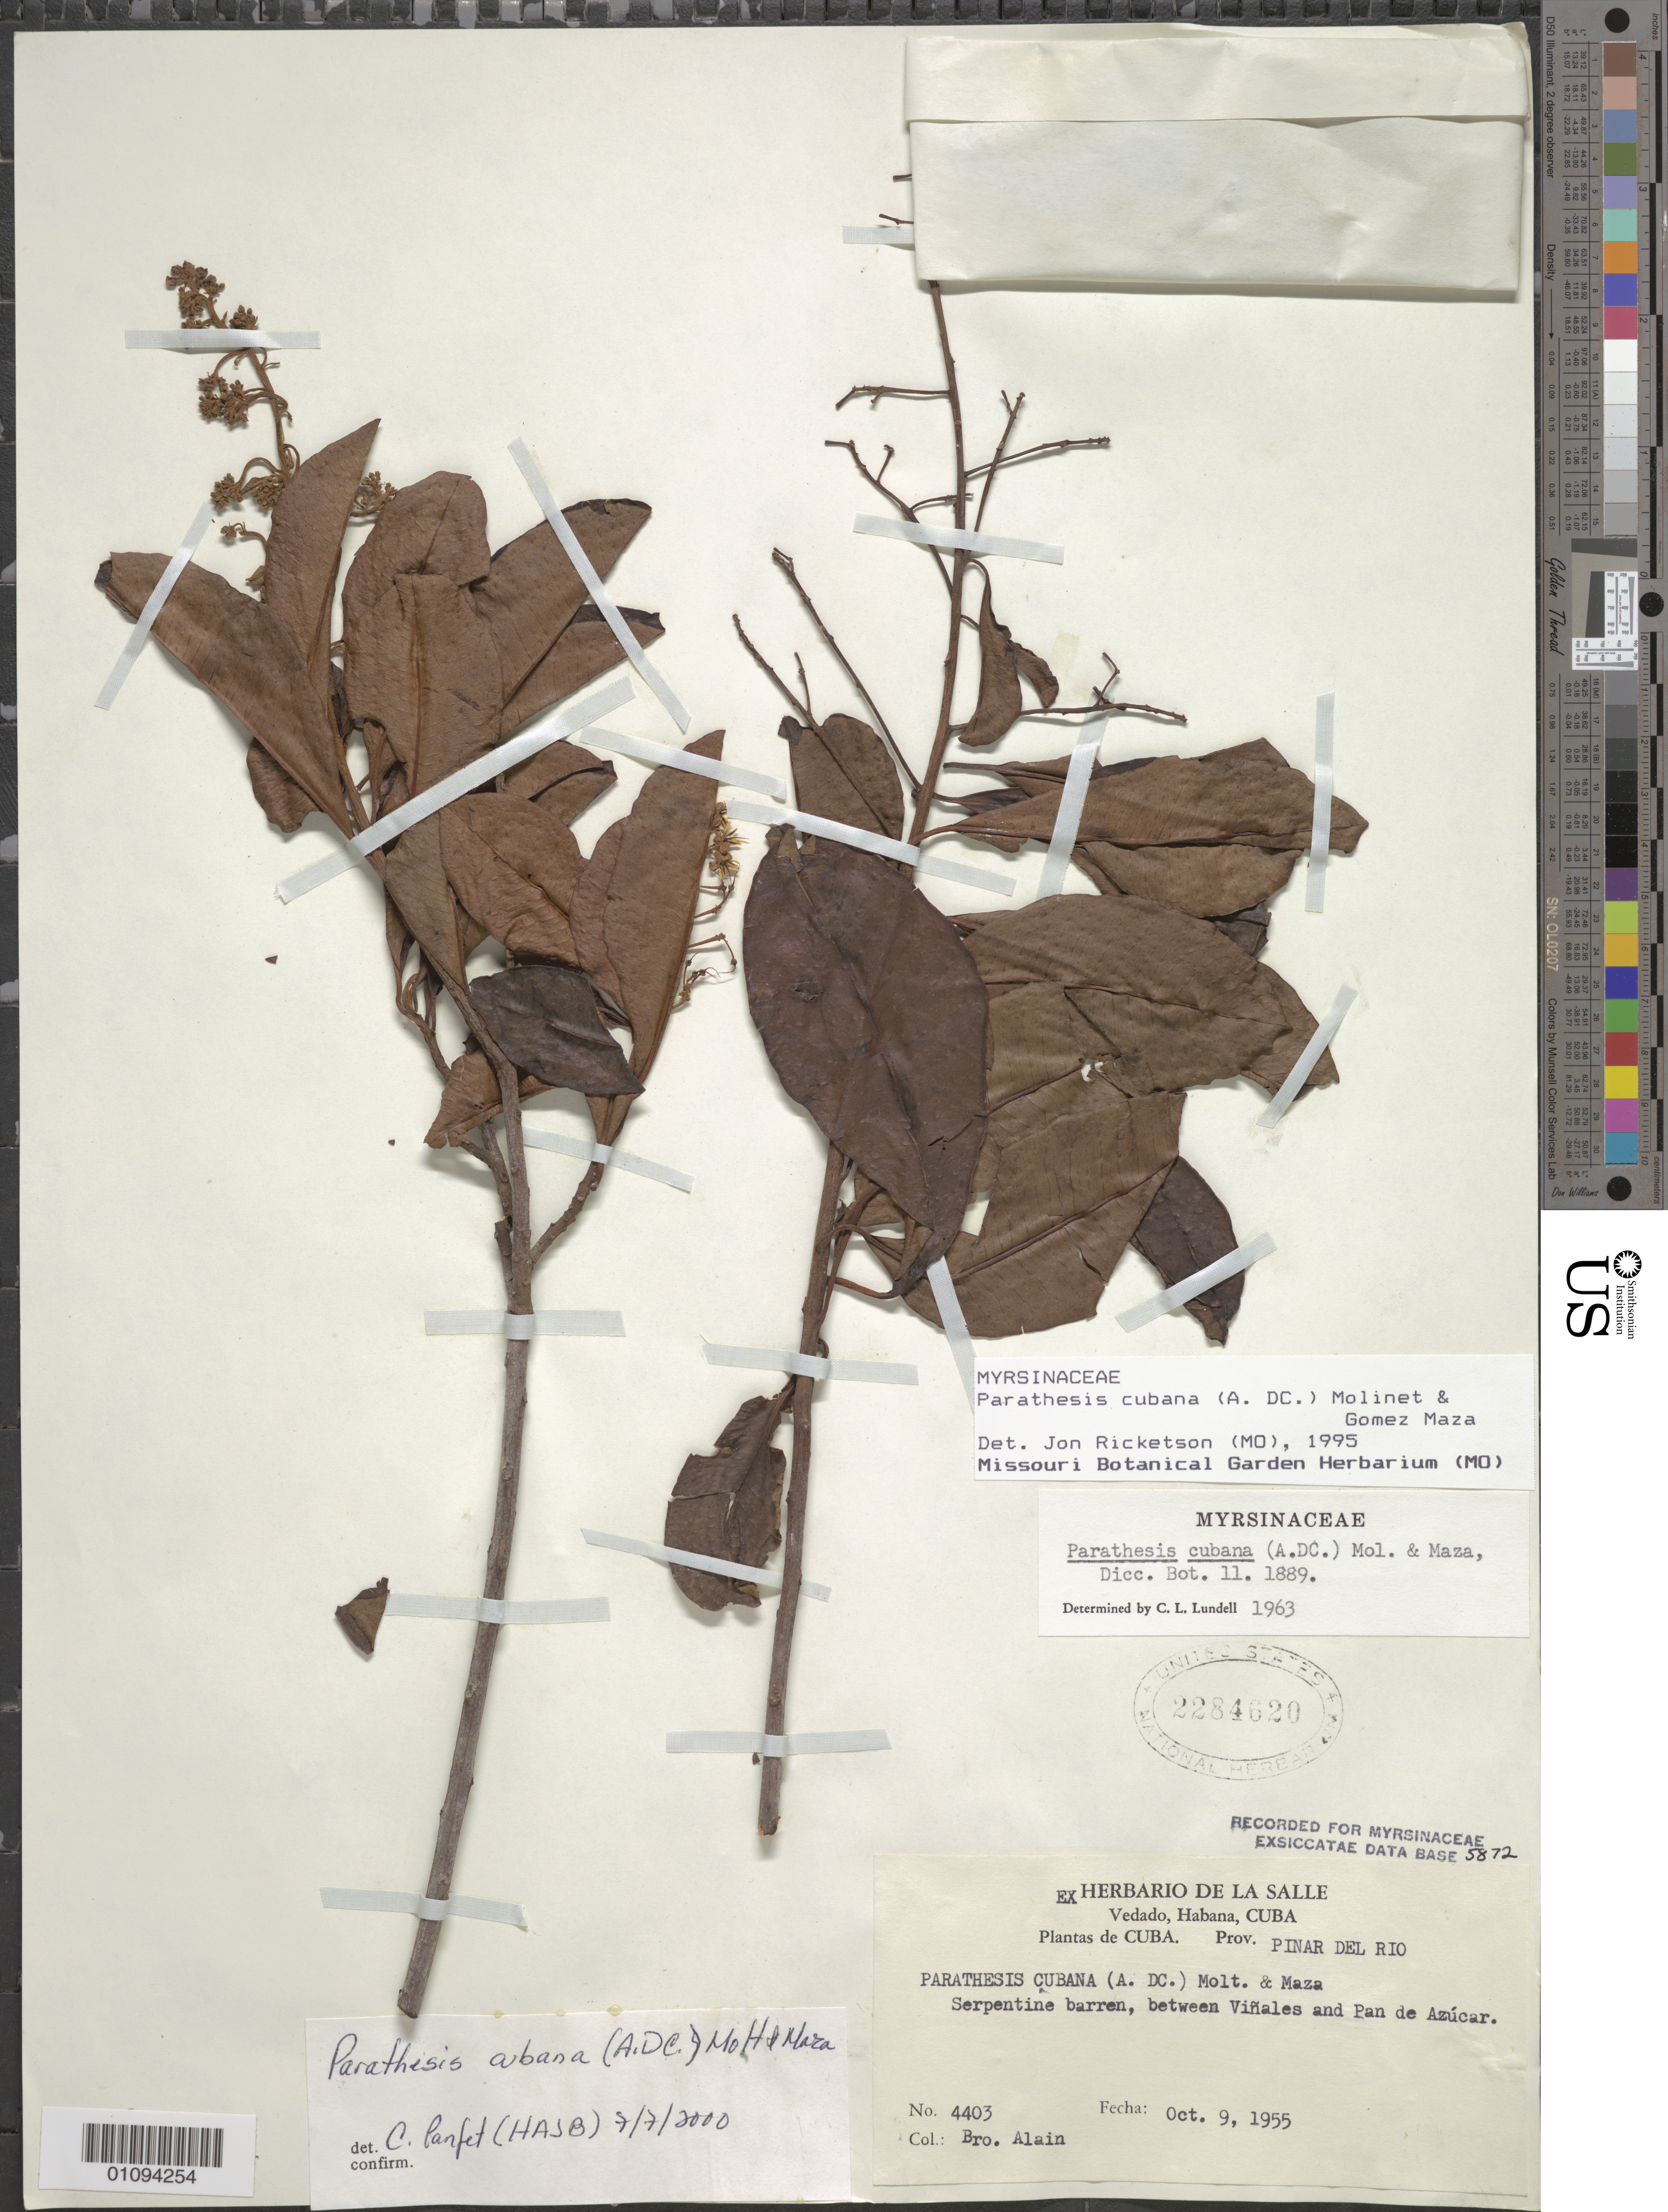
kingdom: Plantae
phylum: Tracheophyta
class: Magnoliopsida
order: Ericales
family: Primulaceae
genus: Parathesis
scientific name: Parathesis cubana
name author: (A. DC.) Molinet & M. Gómez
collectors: A. H. Liogier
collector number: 4403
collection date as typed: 09 Oct 1955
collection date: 1955-10-09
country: Cuba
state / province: Pinar del Rio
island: Cuba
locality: Between Vinales and Pan de Azucar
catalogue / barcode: US 2284620